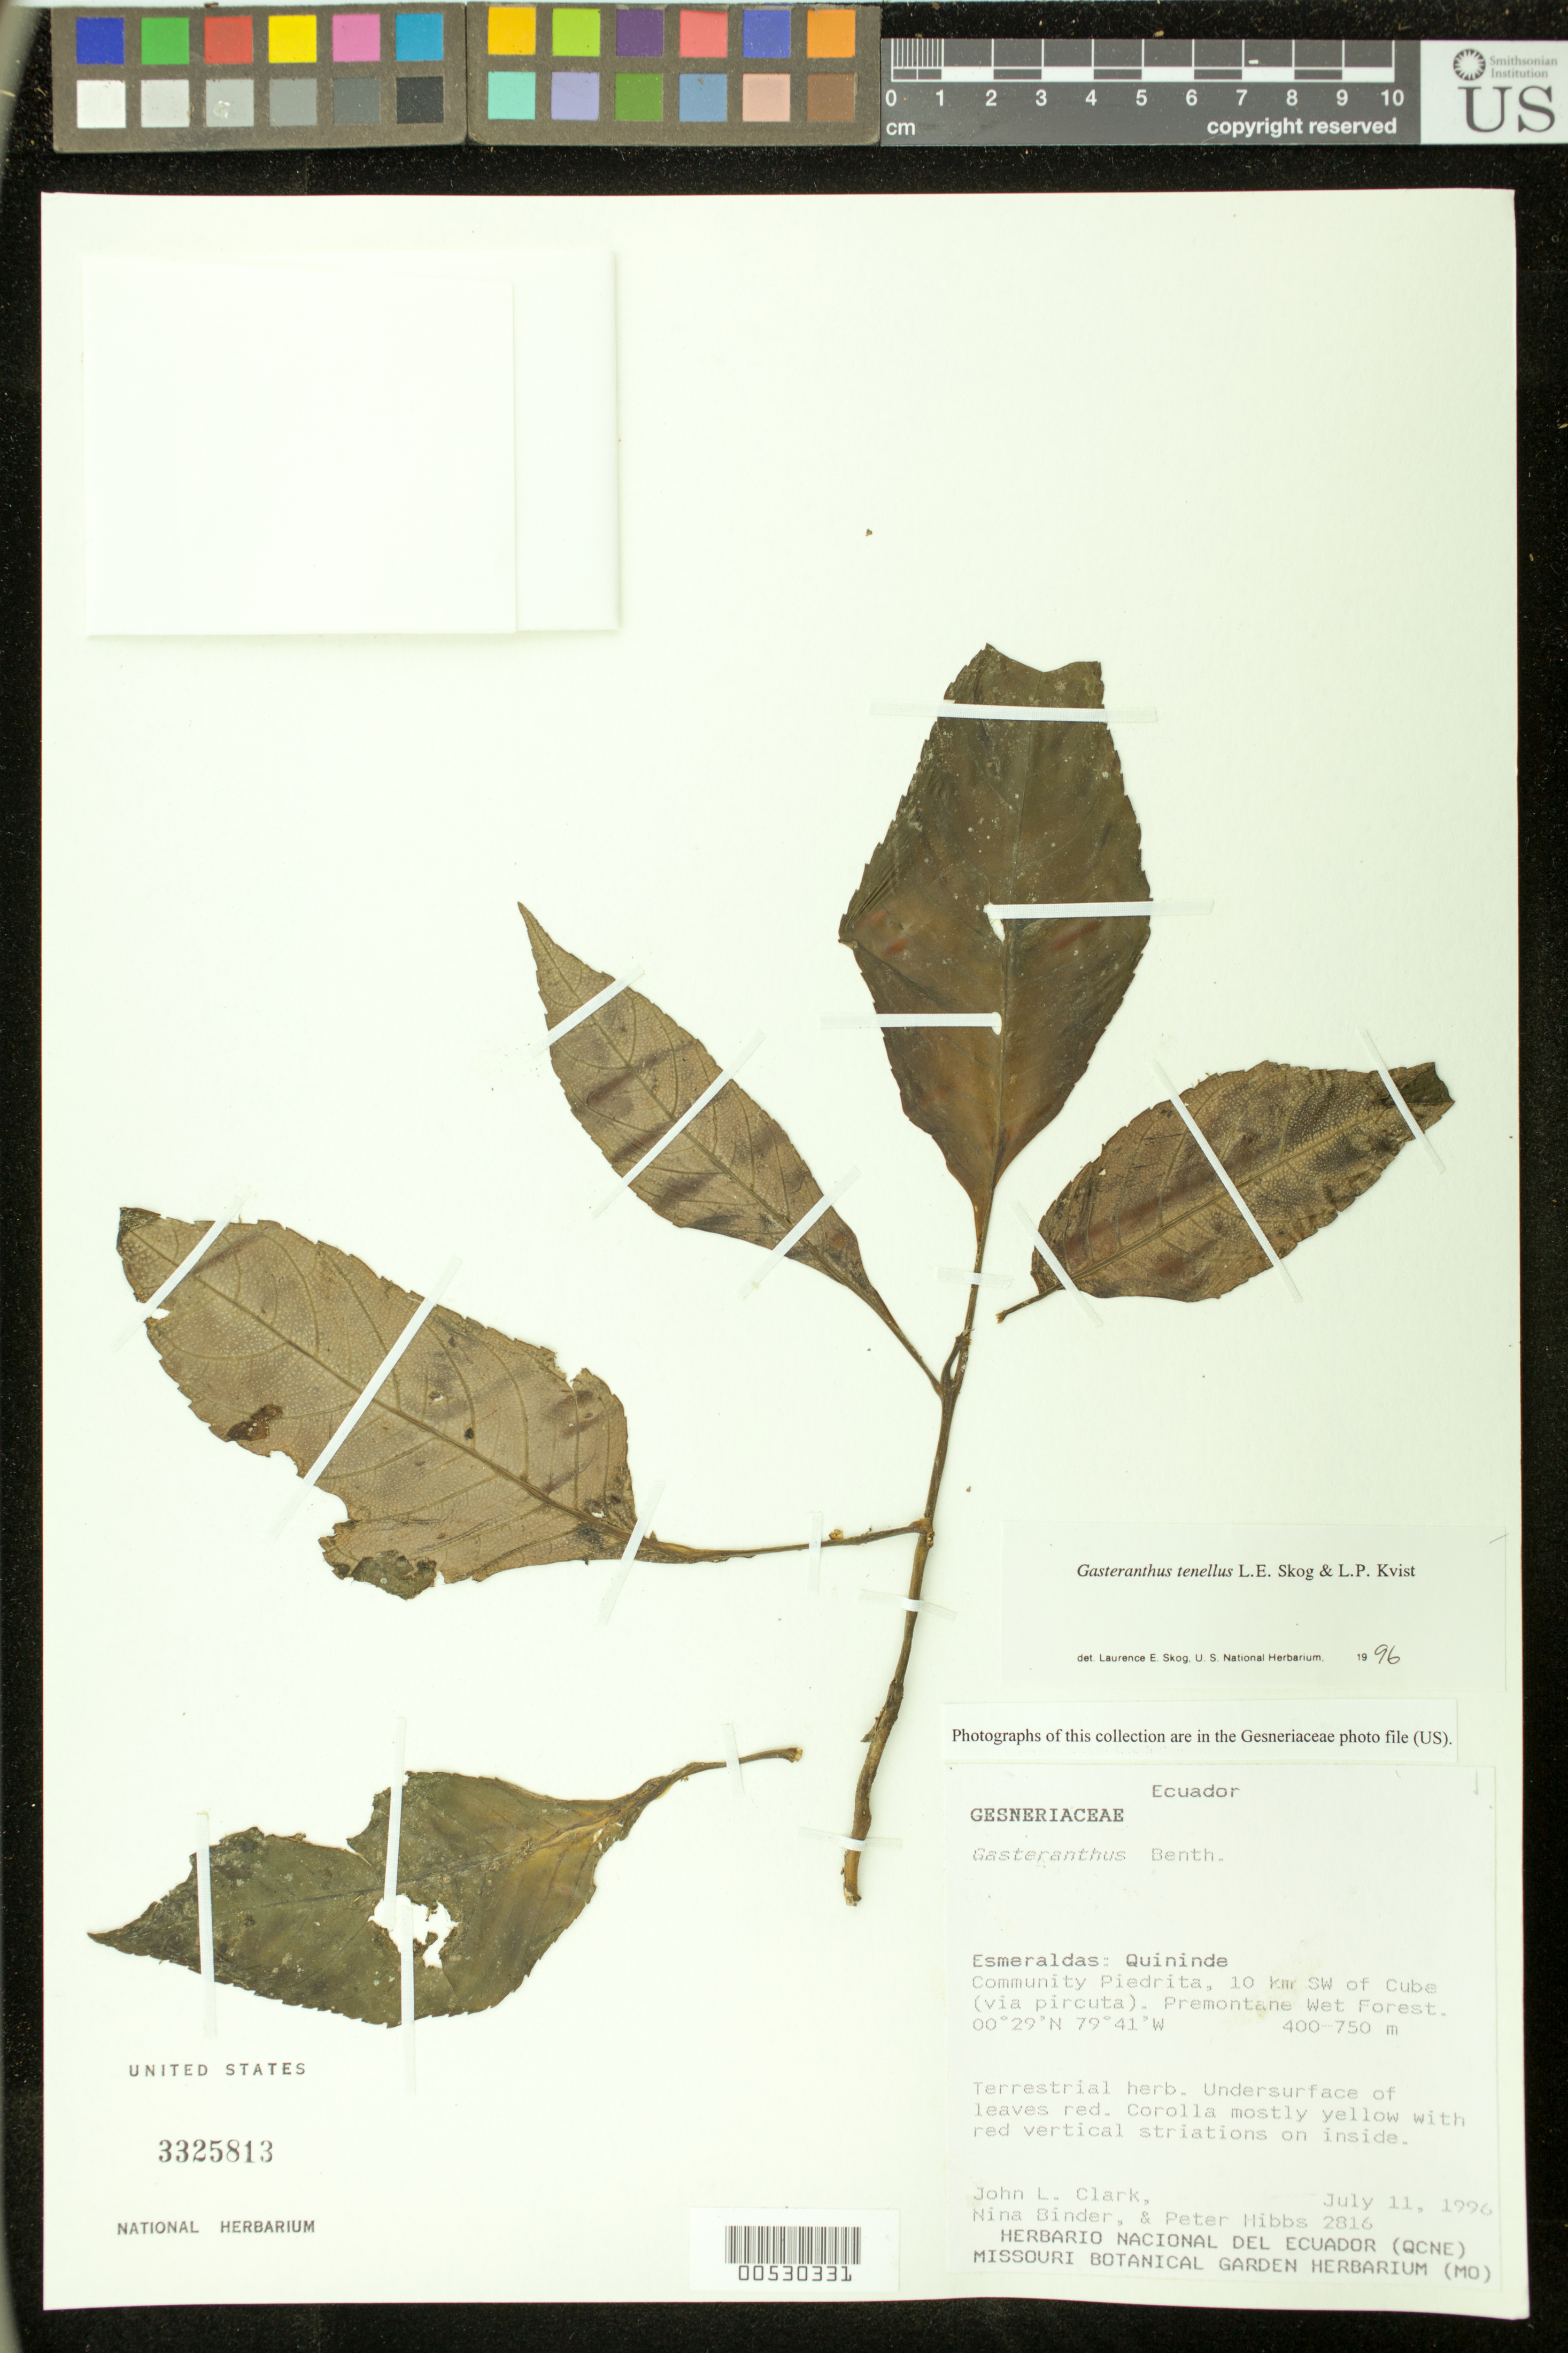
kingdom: Plantae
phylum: Tracheophyta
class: Magnoliopsida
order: Lamiales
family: Gesneriaceae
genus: Gasteranthus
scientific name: Gasteranthus tenellus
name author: L.E. Skog & L.P. Kvist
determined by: Skog, Laurence E.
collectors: J. L. Clark, N. Binder & P. Hibbs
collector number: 2816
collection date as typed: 11 Jul 1996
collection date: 1996-07-11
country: Ecuador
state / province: Esmeraldas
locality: Quininde, community Piedrita, 10 km SW of Cube (via pircuta)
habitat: Premontane wet forest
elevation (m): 400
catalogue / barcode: US 3325813